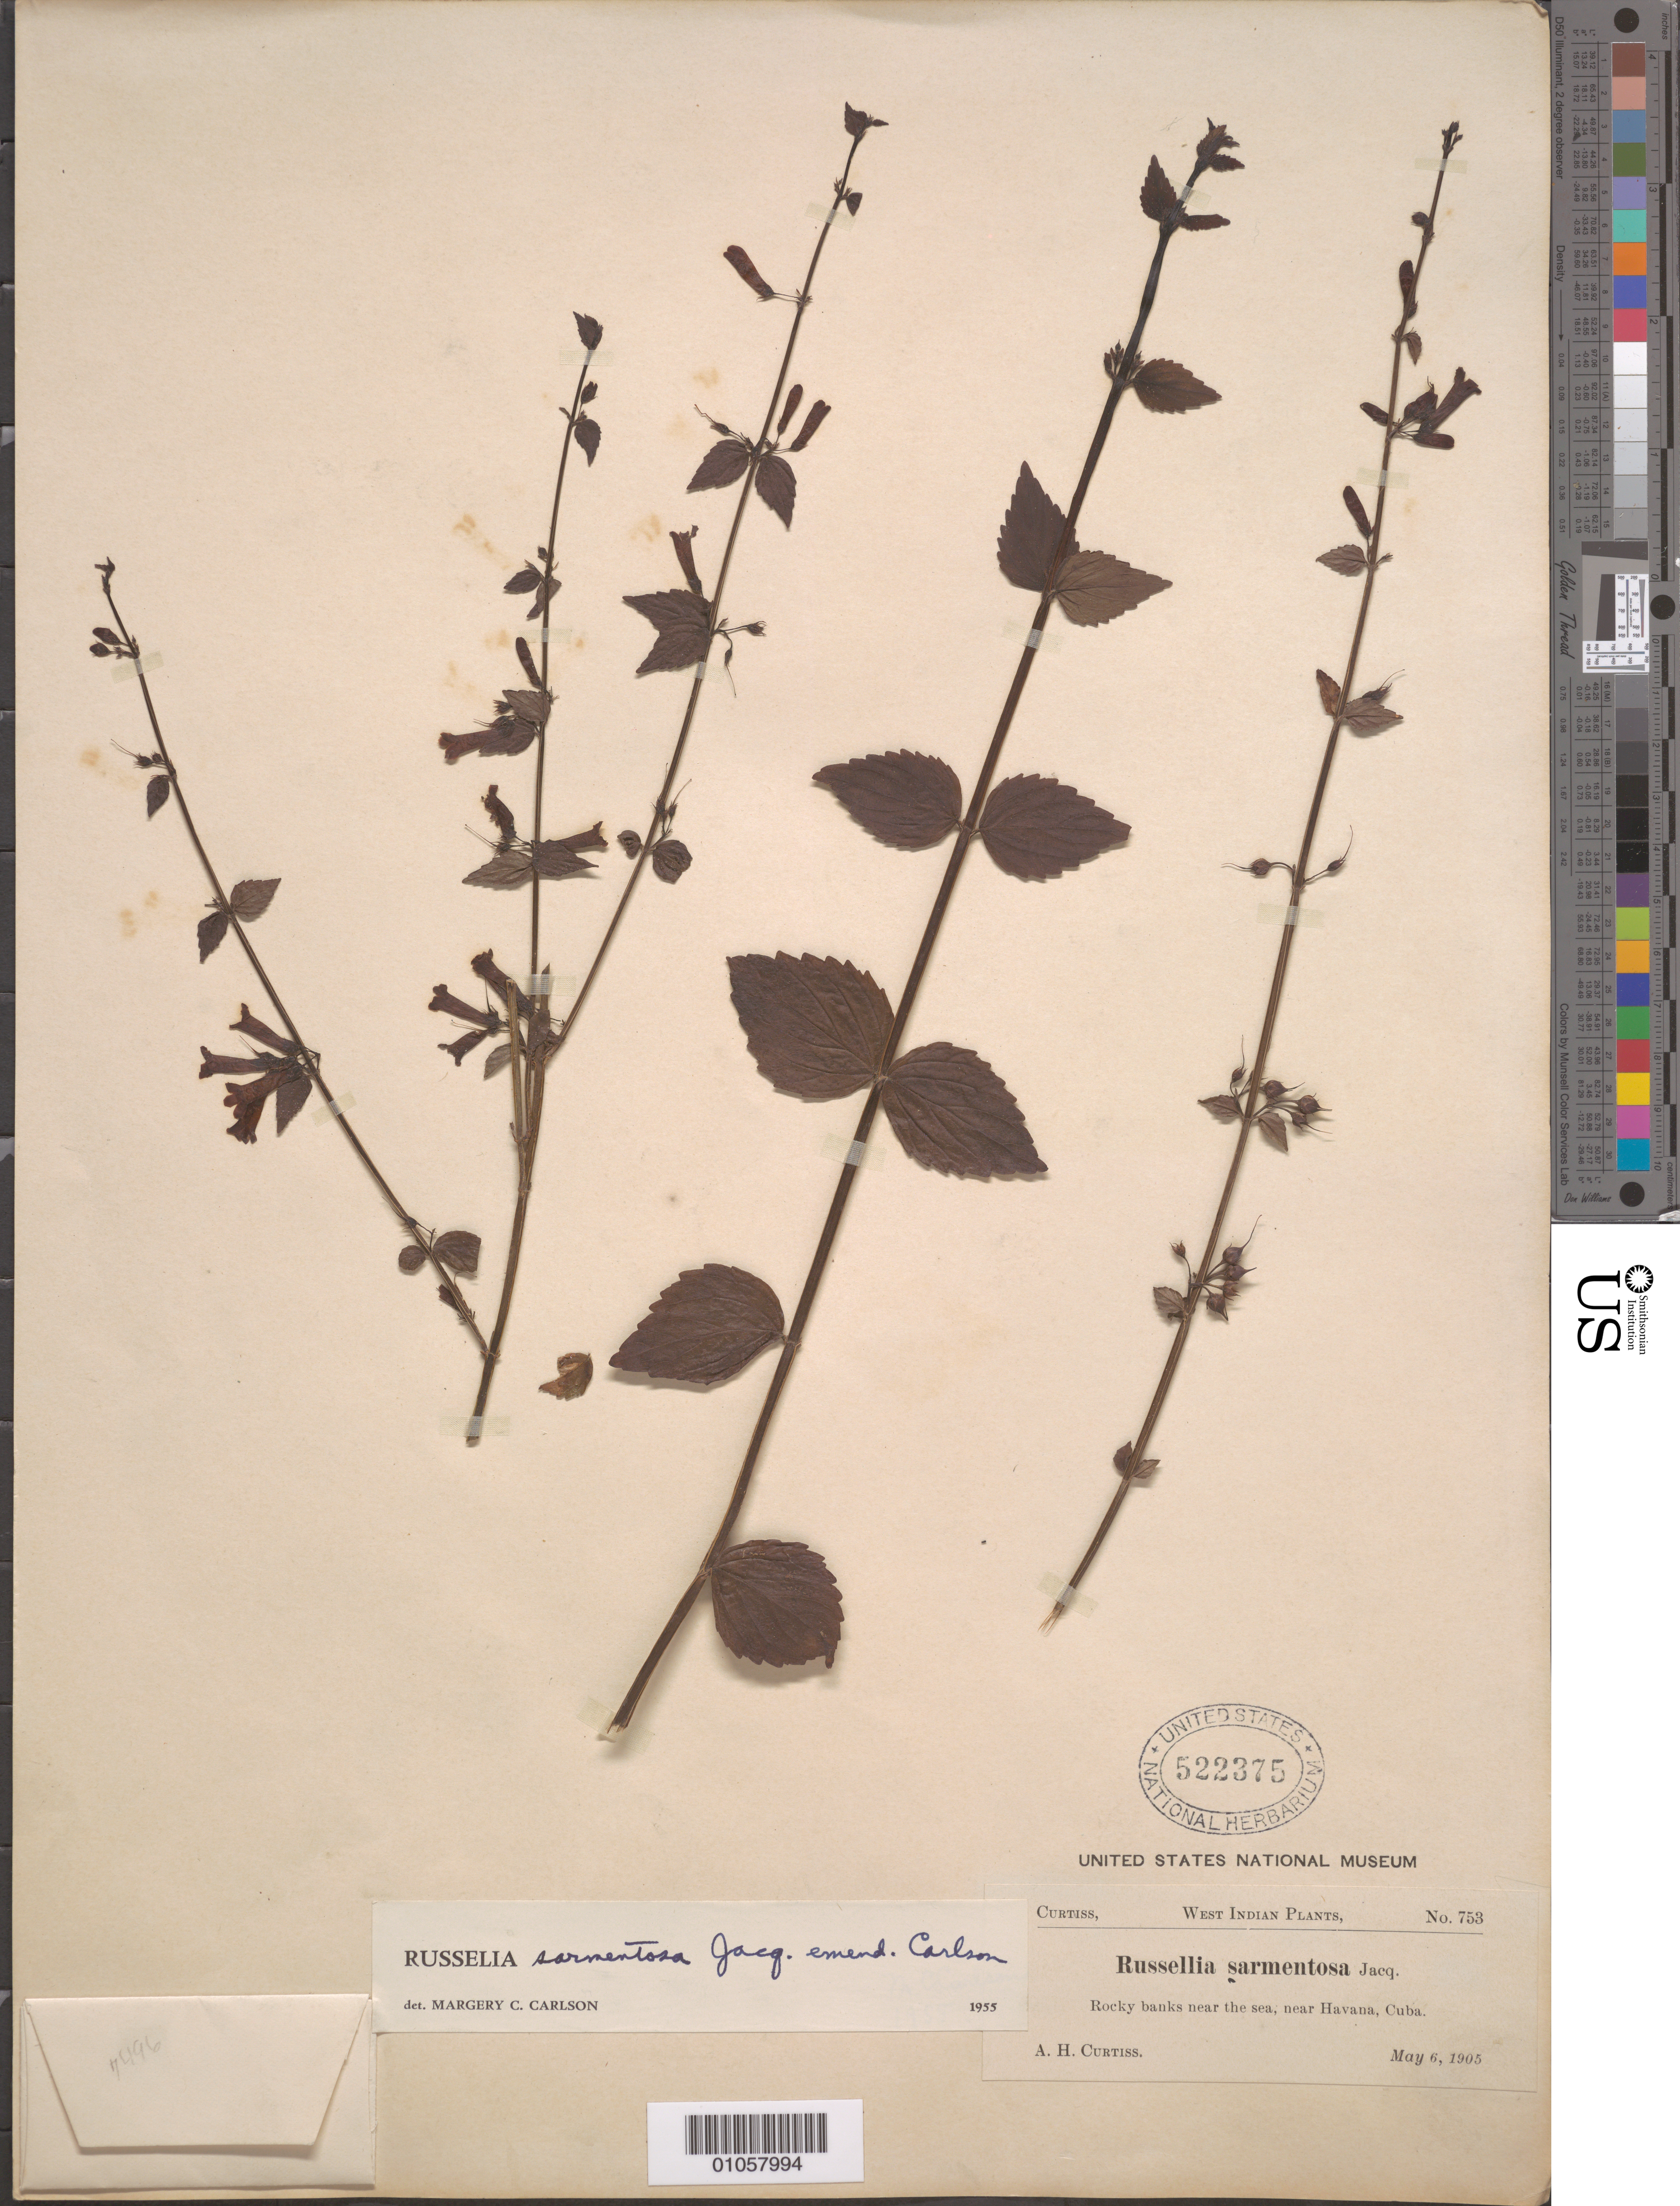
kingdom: Plantae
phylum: Tracheophyta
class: Magnoliopsida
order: Lamiales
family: Plantaginaceae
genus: Russelia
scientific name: Russelia sarmentosa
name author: Jacq.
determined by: Carlson, M. C.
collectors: A. H. Curtiss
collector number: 753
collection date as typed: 06 May 1905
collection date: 1905-05-06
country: Cuba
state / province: La Habana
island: Cuba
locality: Near Havana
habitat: Rocky banks near the sea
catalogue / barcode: US 522375